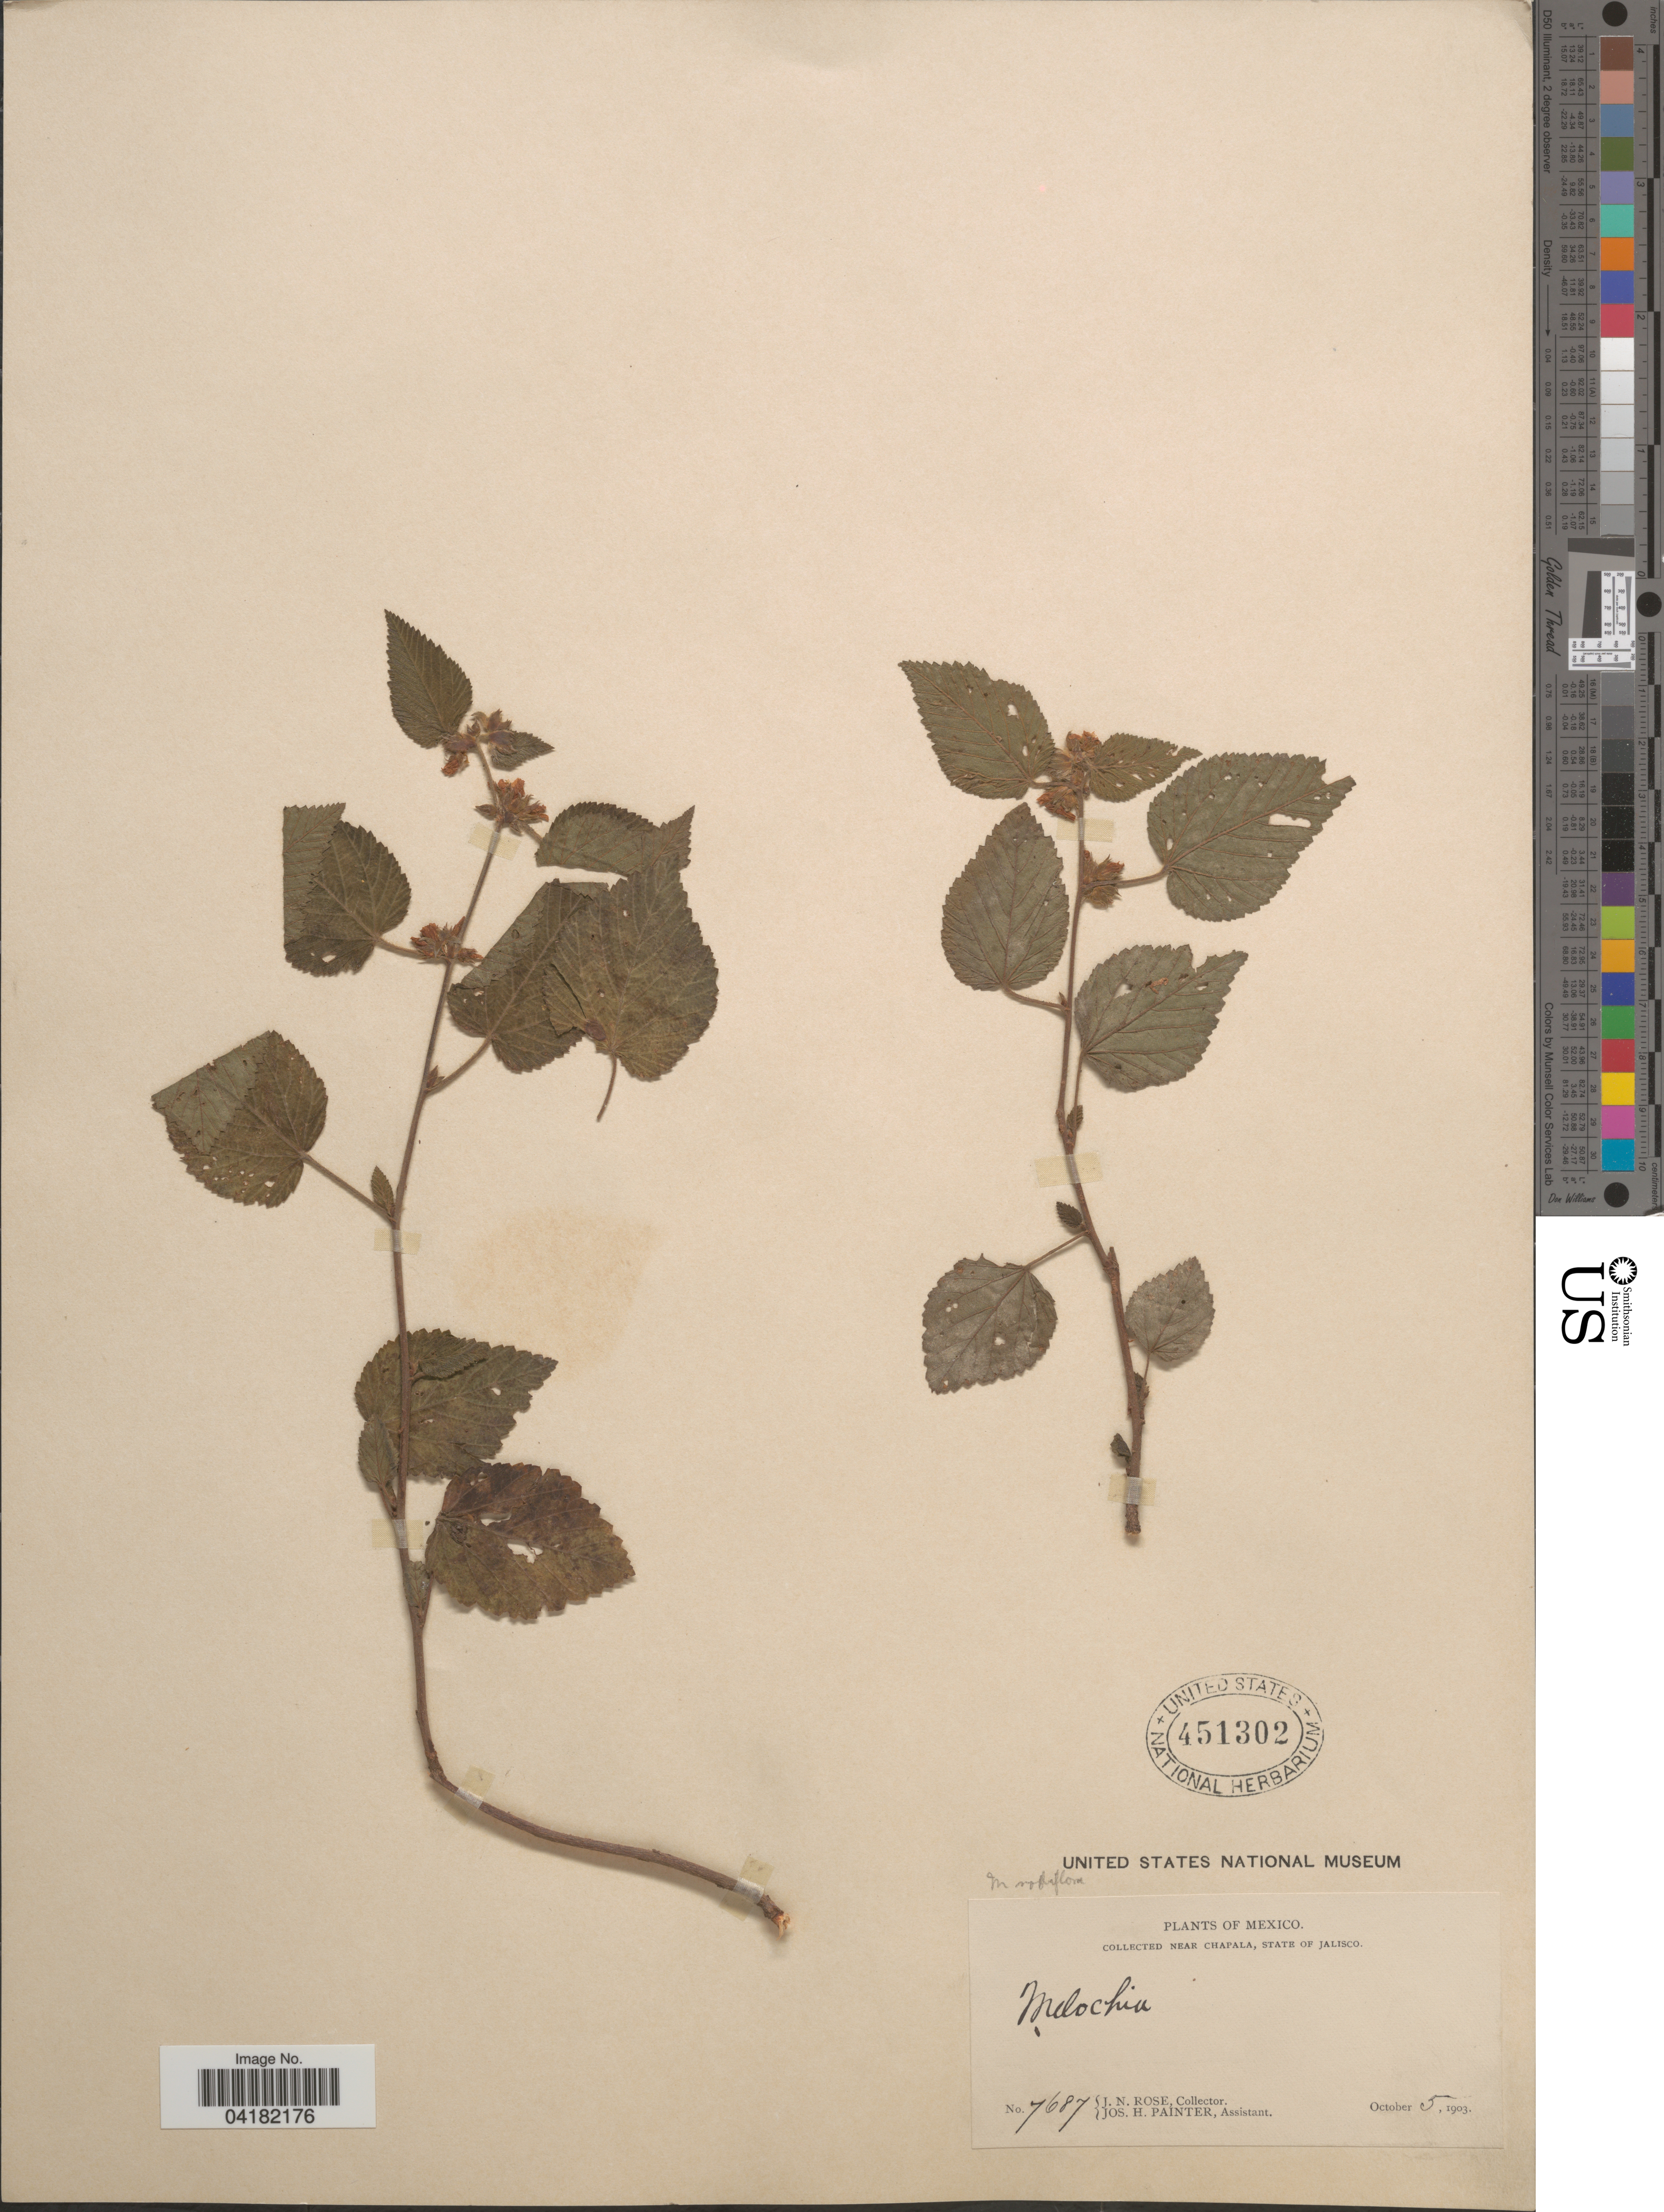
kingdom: Plantae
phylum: Tracheophyta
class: Magnoliopsida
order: Malvales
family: Malvaceae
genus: Melochia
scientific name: Melochia nodiflora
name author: Sw.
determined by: Dorr, Laurence J., Curator (BOT), Smithsonian Institution - National Museum of Natural History (UNITED STATES)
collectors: J. N. Rose & J. H. Painter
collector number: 7687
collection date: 1903-10-05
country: Mexico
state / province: Jalisco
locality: Near Chapala.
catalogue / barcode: US 451302